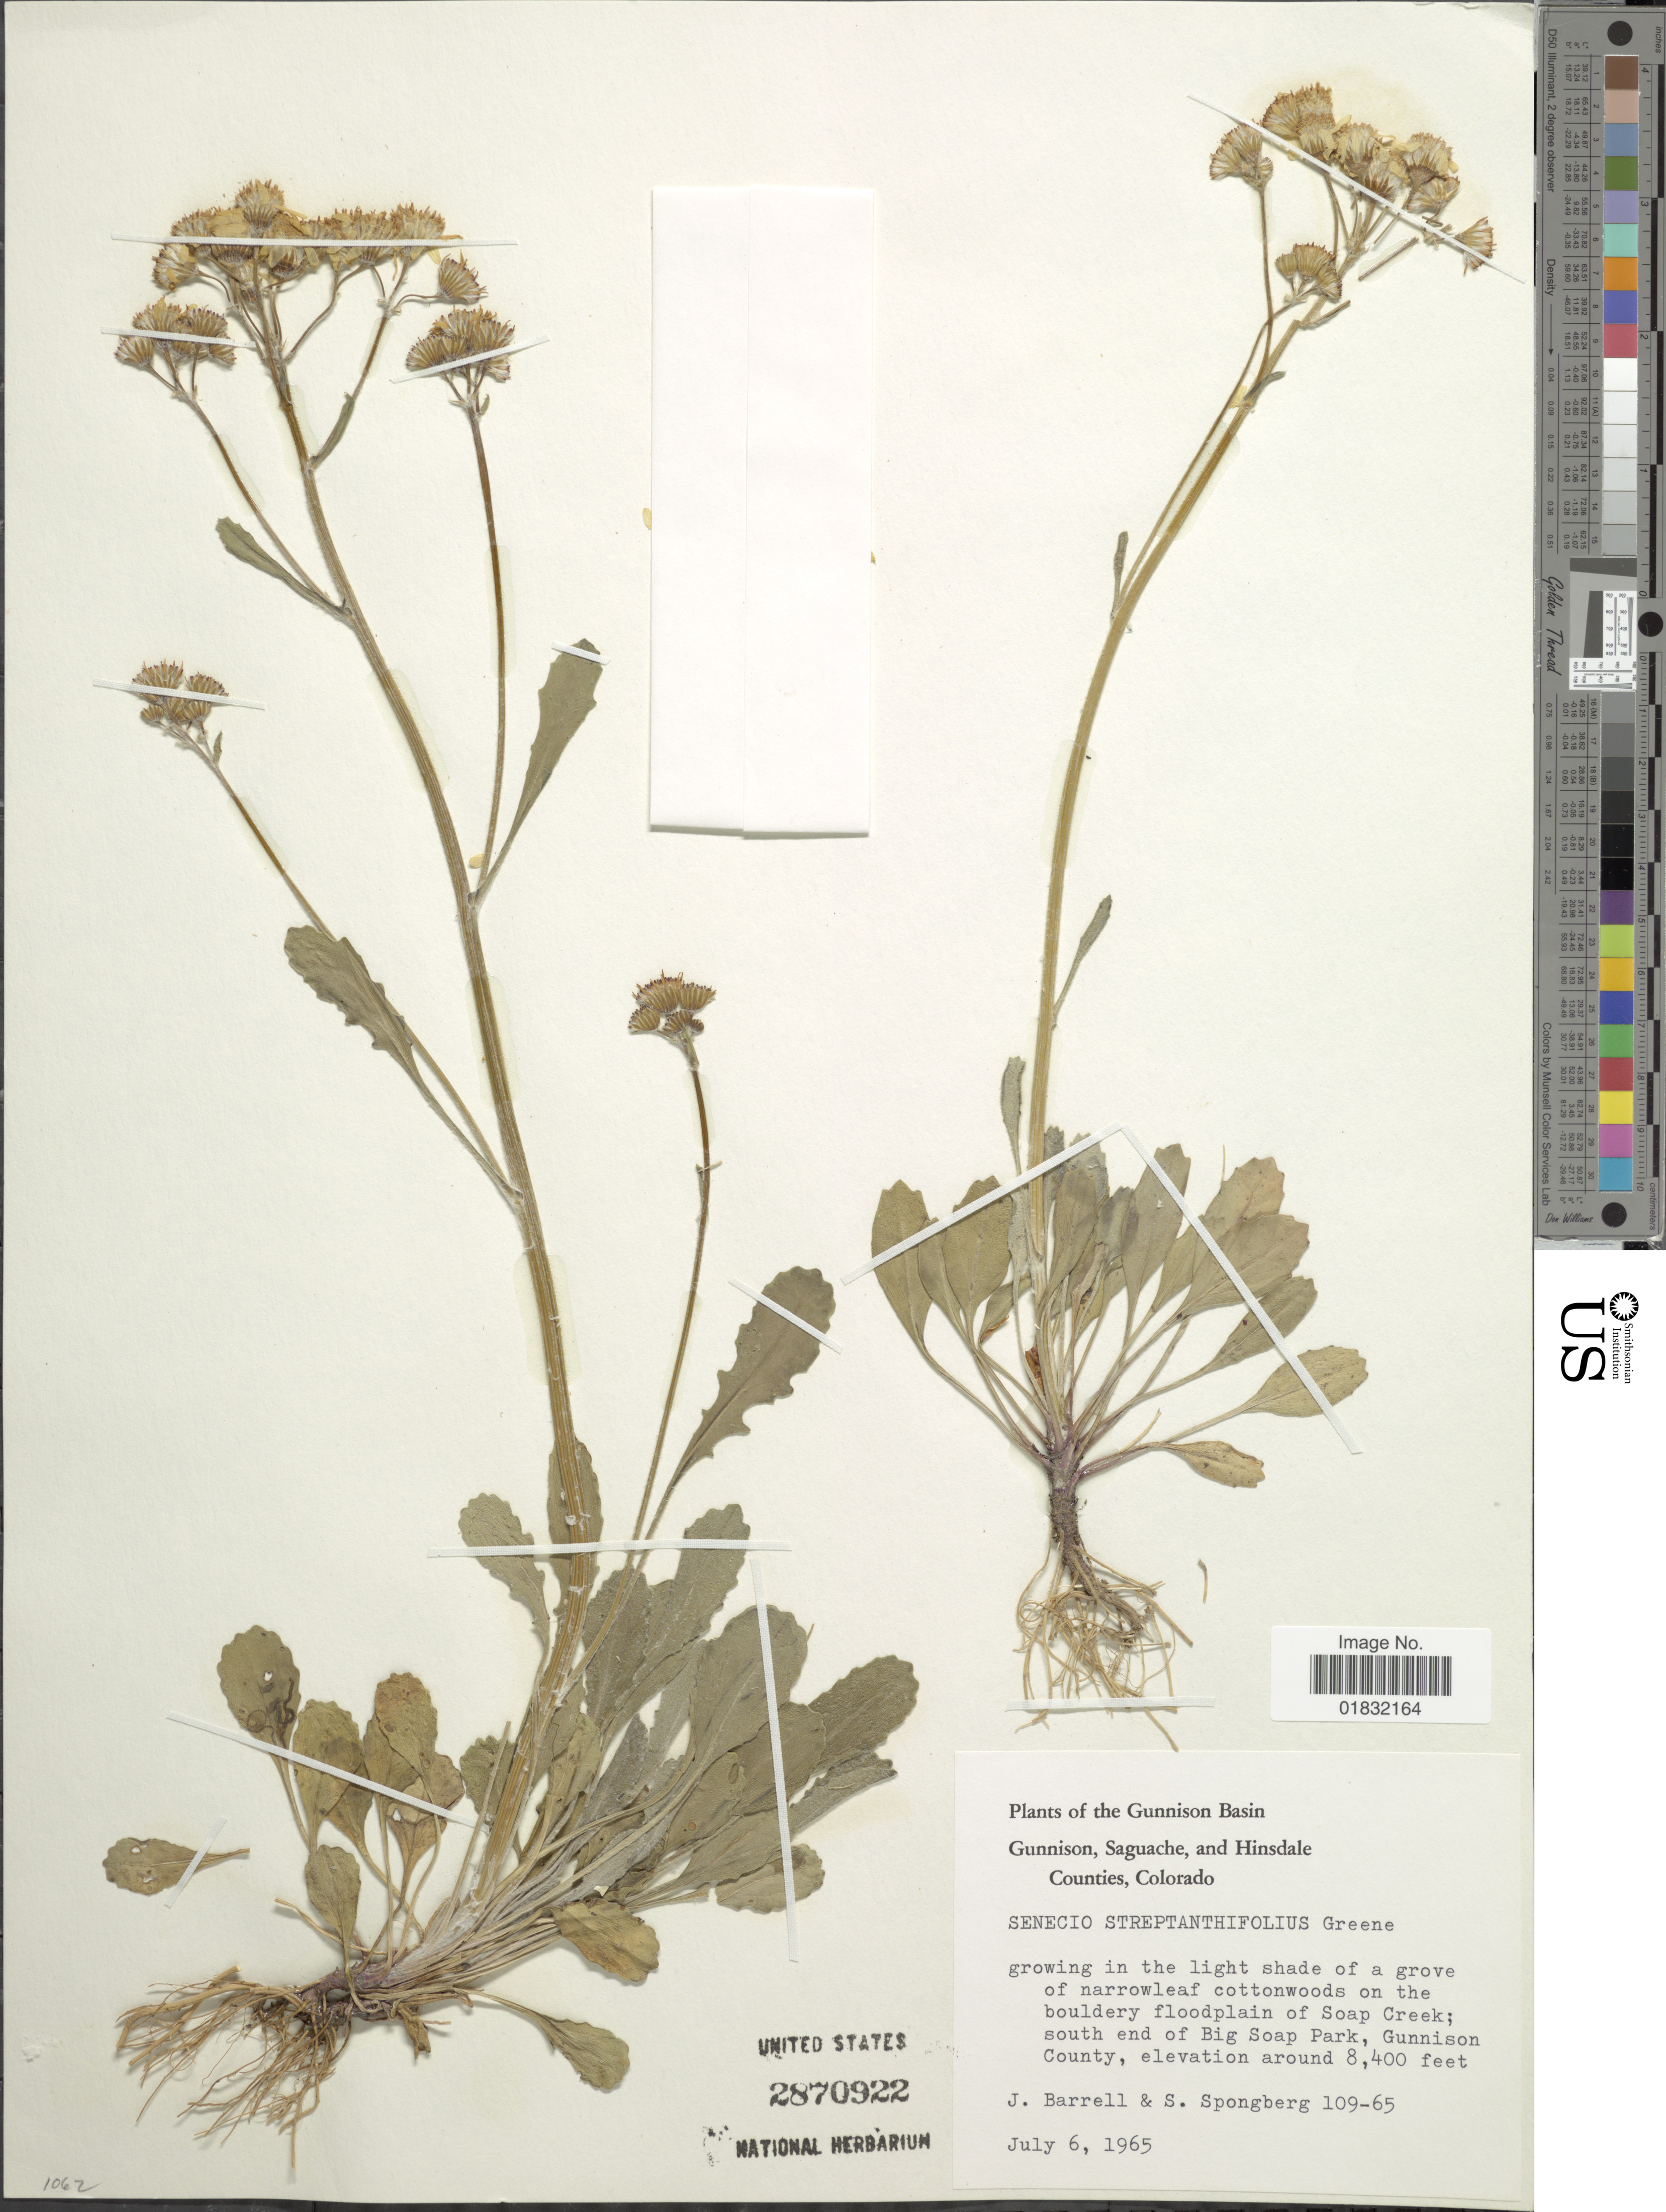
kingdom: Plantae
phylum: Tracheophyta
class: Magnoliopsida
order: Asterales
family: Asteraceae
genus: Packera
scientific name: Packera streptanthifolia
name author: (Greene) W.A. Weber & Á. Löve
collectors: J. Barrell & S. A.Spongberg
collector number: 109-65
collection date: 1965-07-06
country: United States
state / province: Colorado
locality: The Gunnison Basin Gunnison, Saguache, and Hinsdale Counties, growing in the light shade of a grove of narrowleaf cottonwoods on the bouldery floodplain of Soap Creek; south end of Big Soap park, Gunnison County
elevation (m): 2560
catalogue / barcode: US 2870922